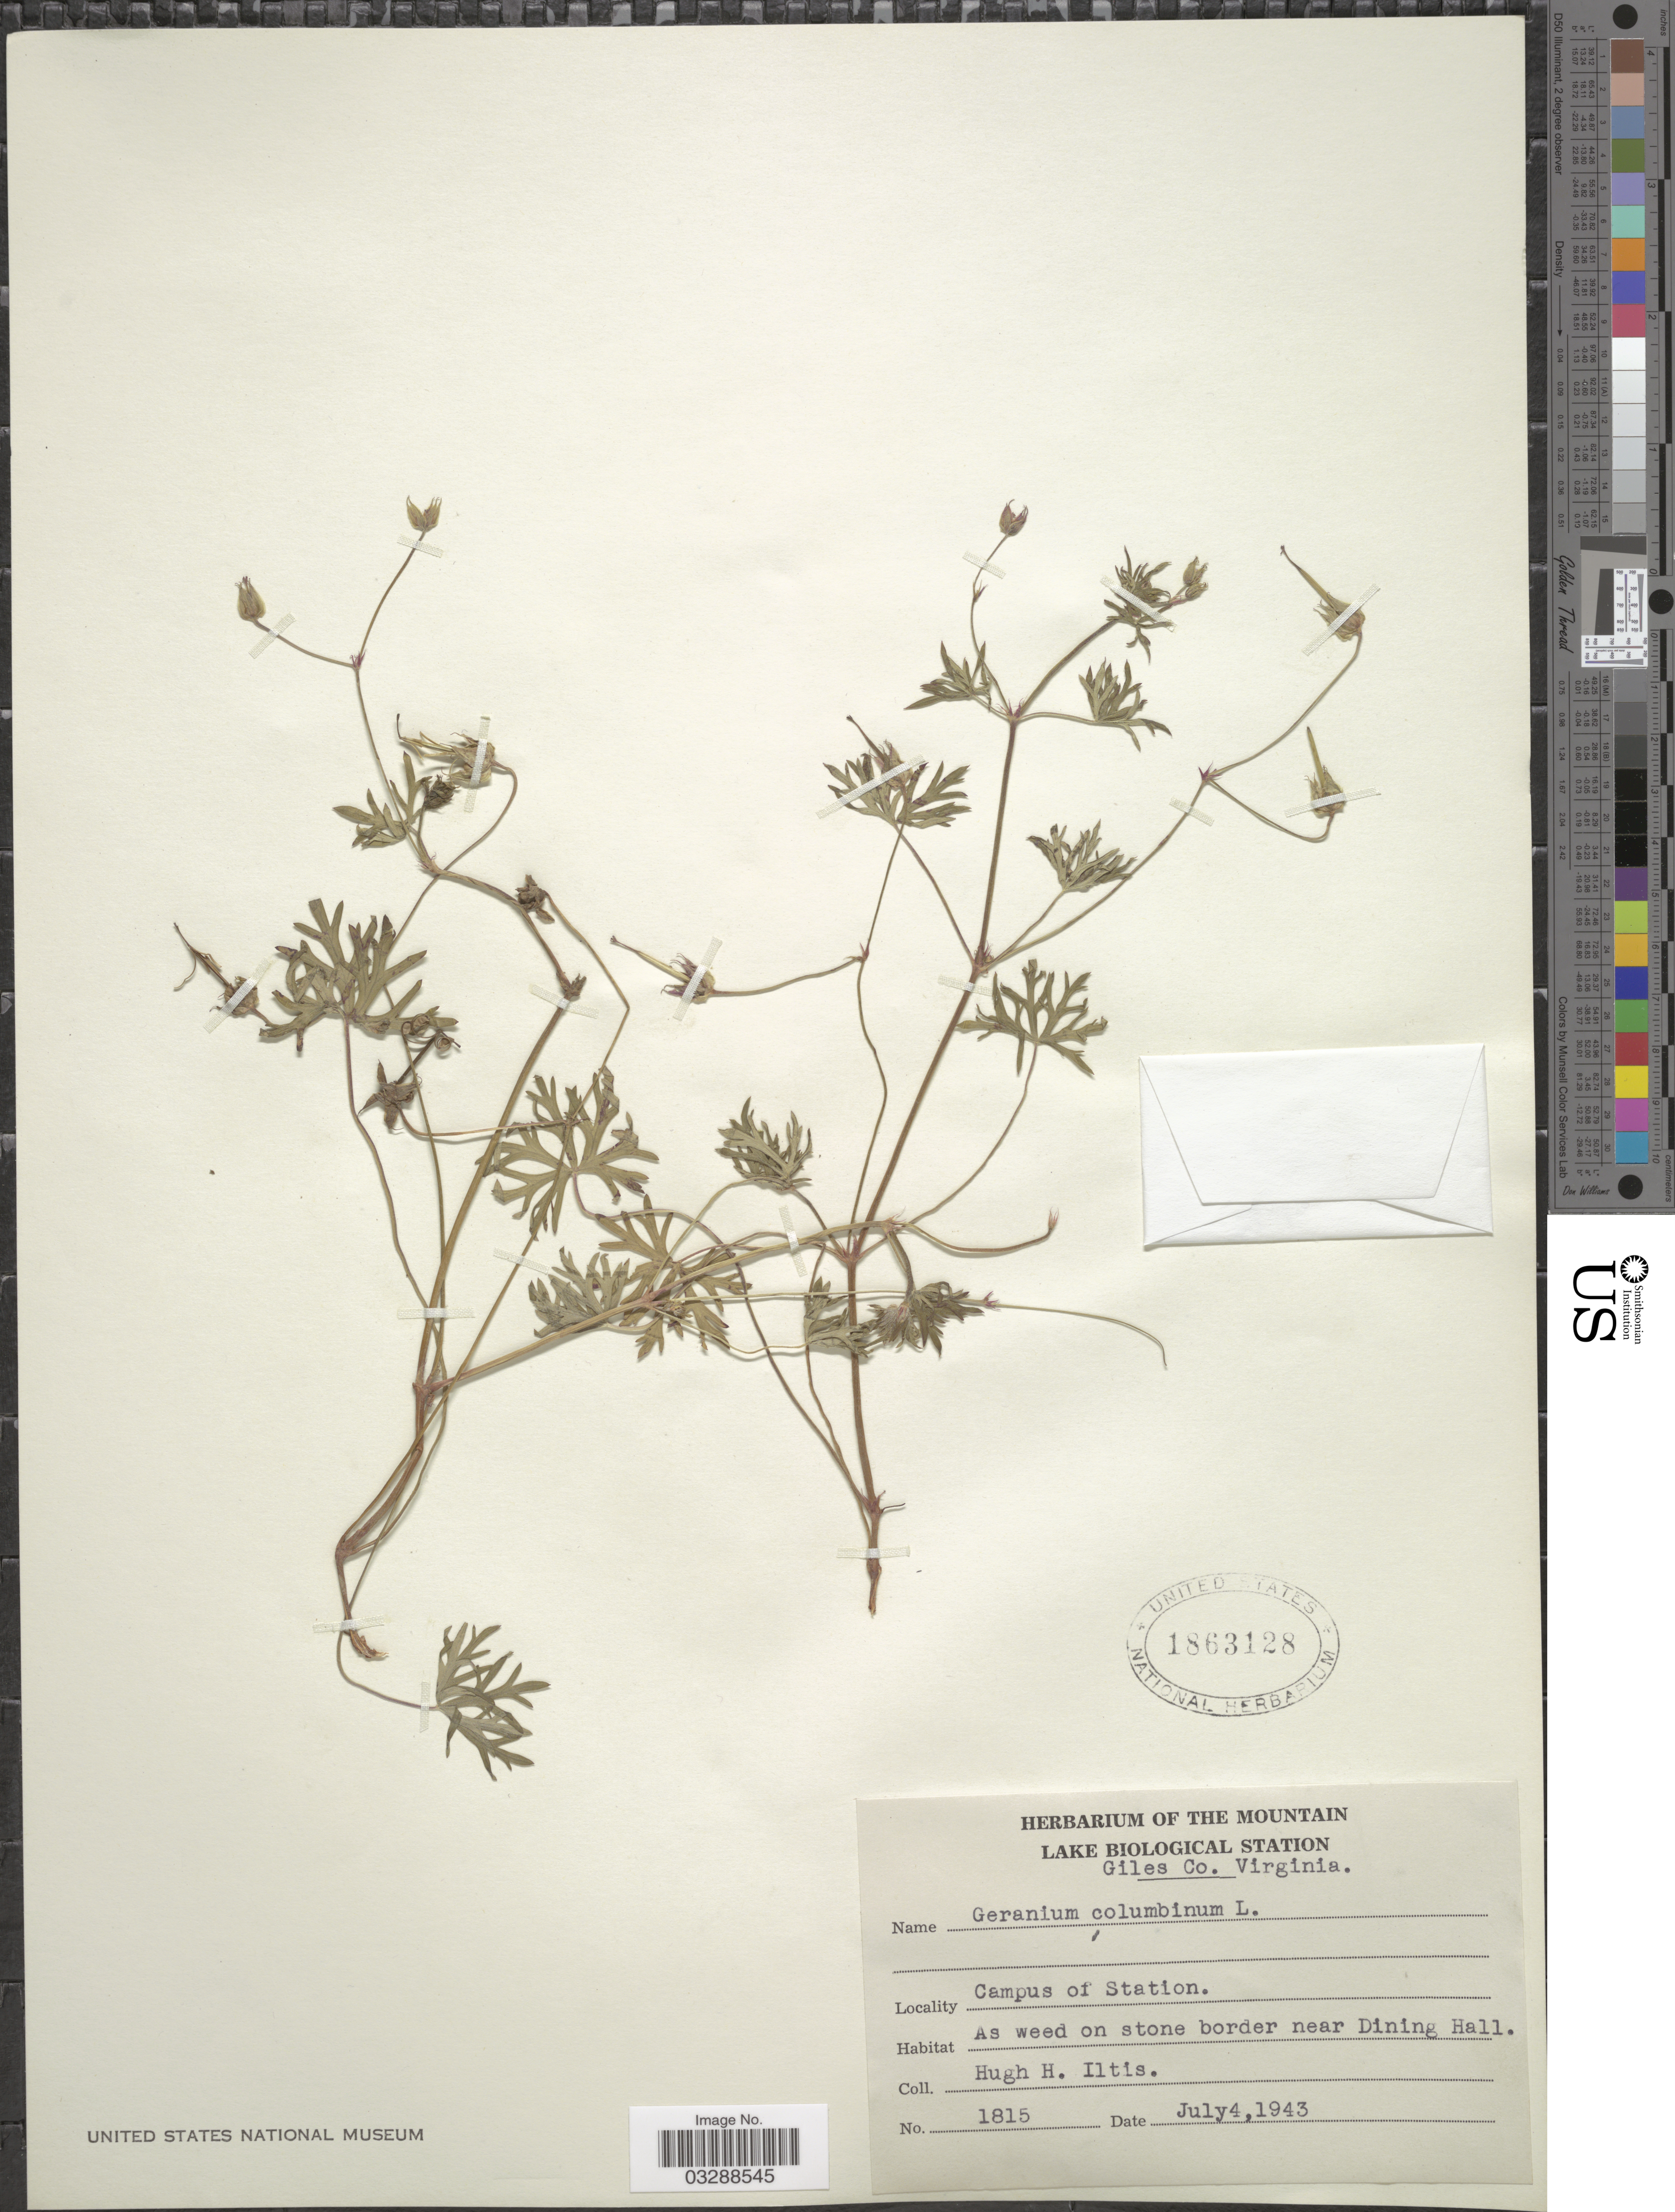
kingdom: Plantae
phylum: Tracheophyta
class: Magnoliopsida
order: Geraniales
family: Geraniaceae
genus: Geranium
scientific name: Geranium columbinum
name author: L.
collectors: H. H. Iltis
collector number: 1815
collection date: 1943-07-04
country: United States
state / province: Virginia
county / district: Giles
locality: Giles Co., Campus of Station, As weed on stone border near Dining Hall.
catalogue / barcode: US 1863128